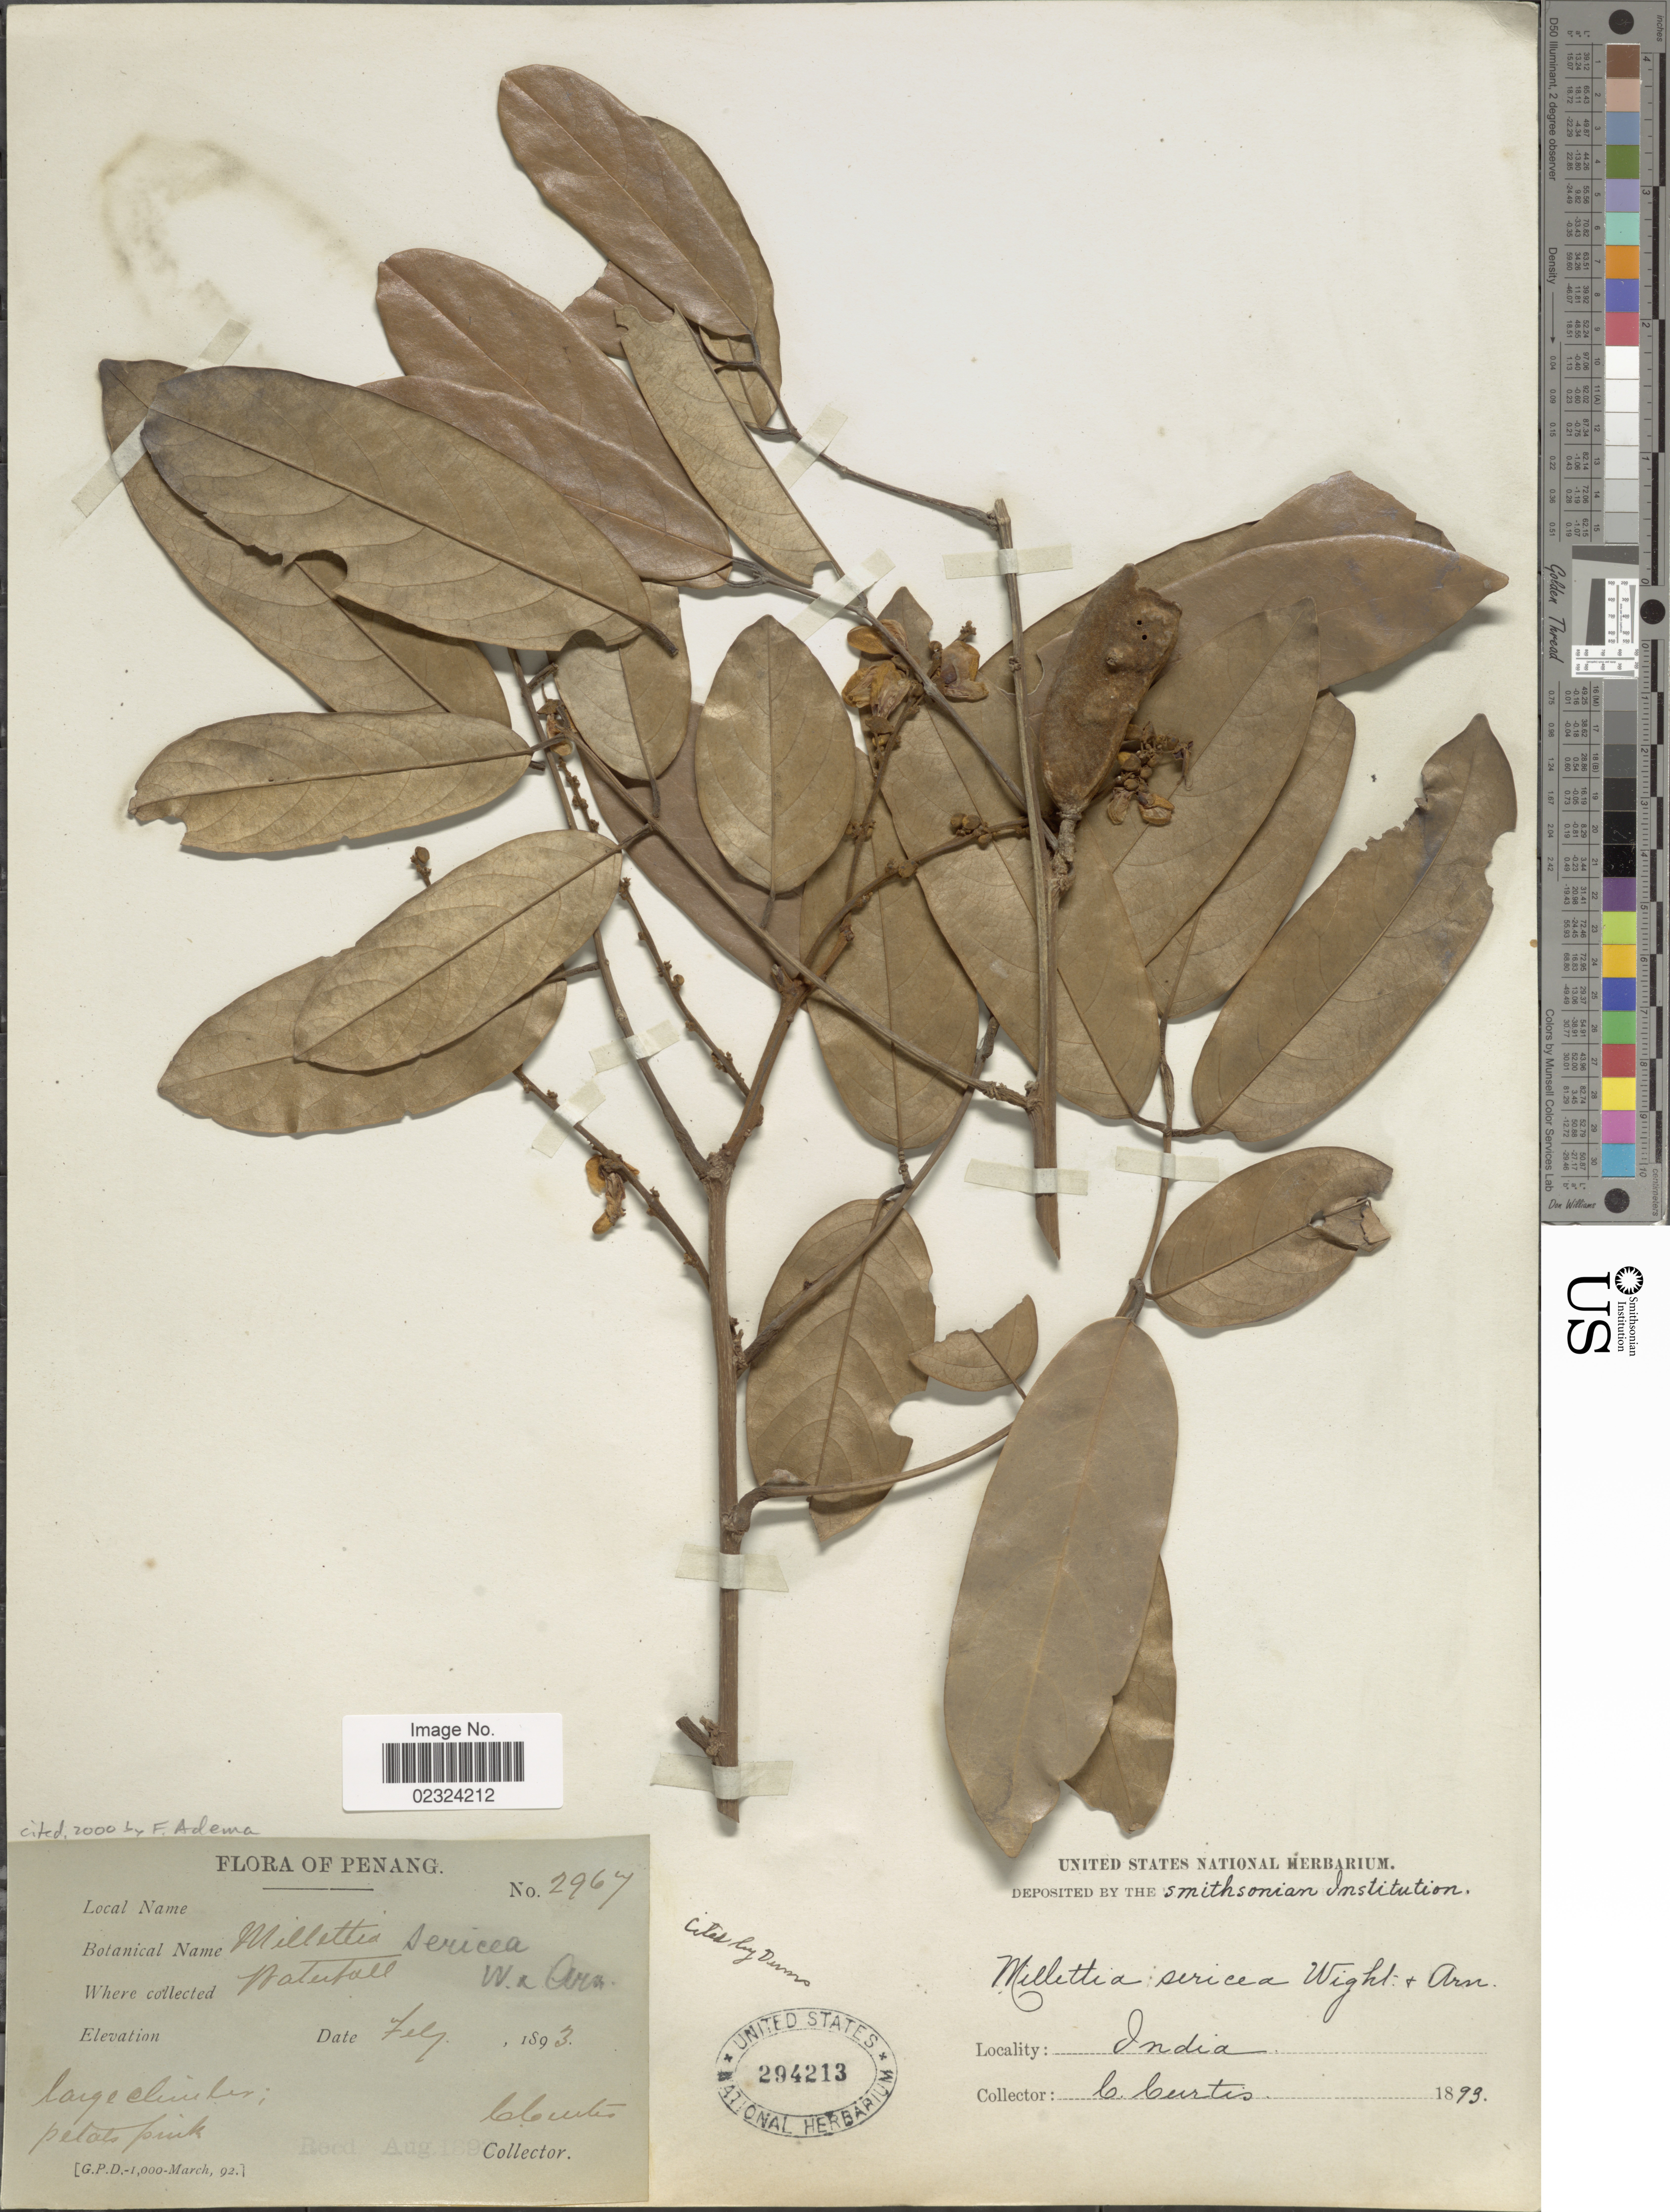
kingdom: Plantae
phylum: Tracheophyta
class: Magnoliopsida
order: Fabales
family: Fabaceae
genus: Millettia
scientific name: Millettia sericea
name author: (Vent.) Wight & Arn.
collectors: C. Curtis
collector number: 2967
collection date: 1893-02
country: Malaysia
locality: Penang. Waterfall. W. r. Ara. [interpreted]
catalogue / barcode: US 294213